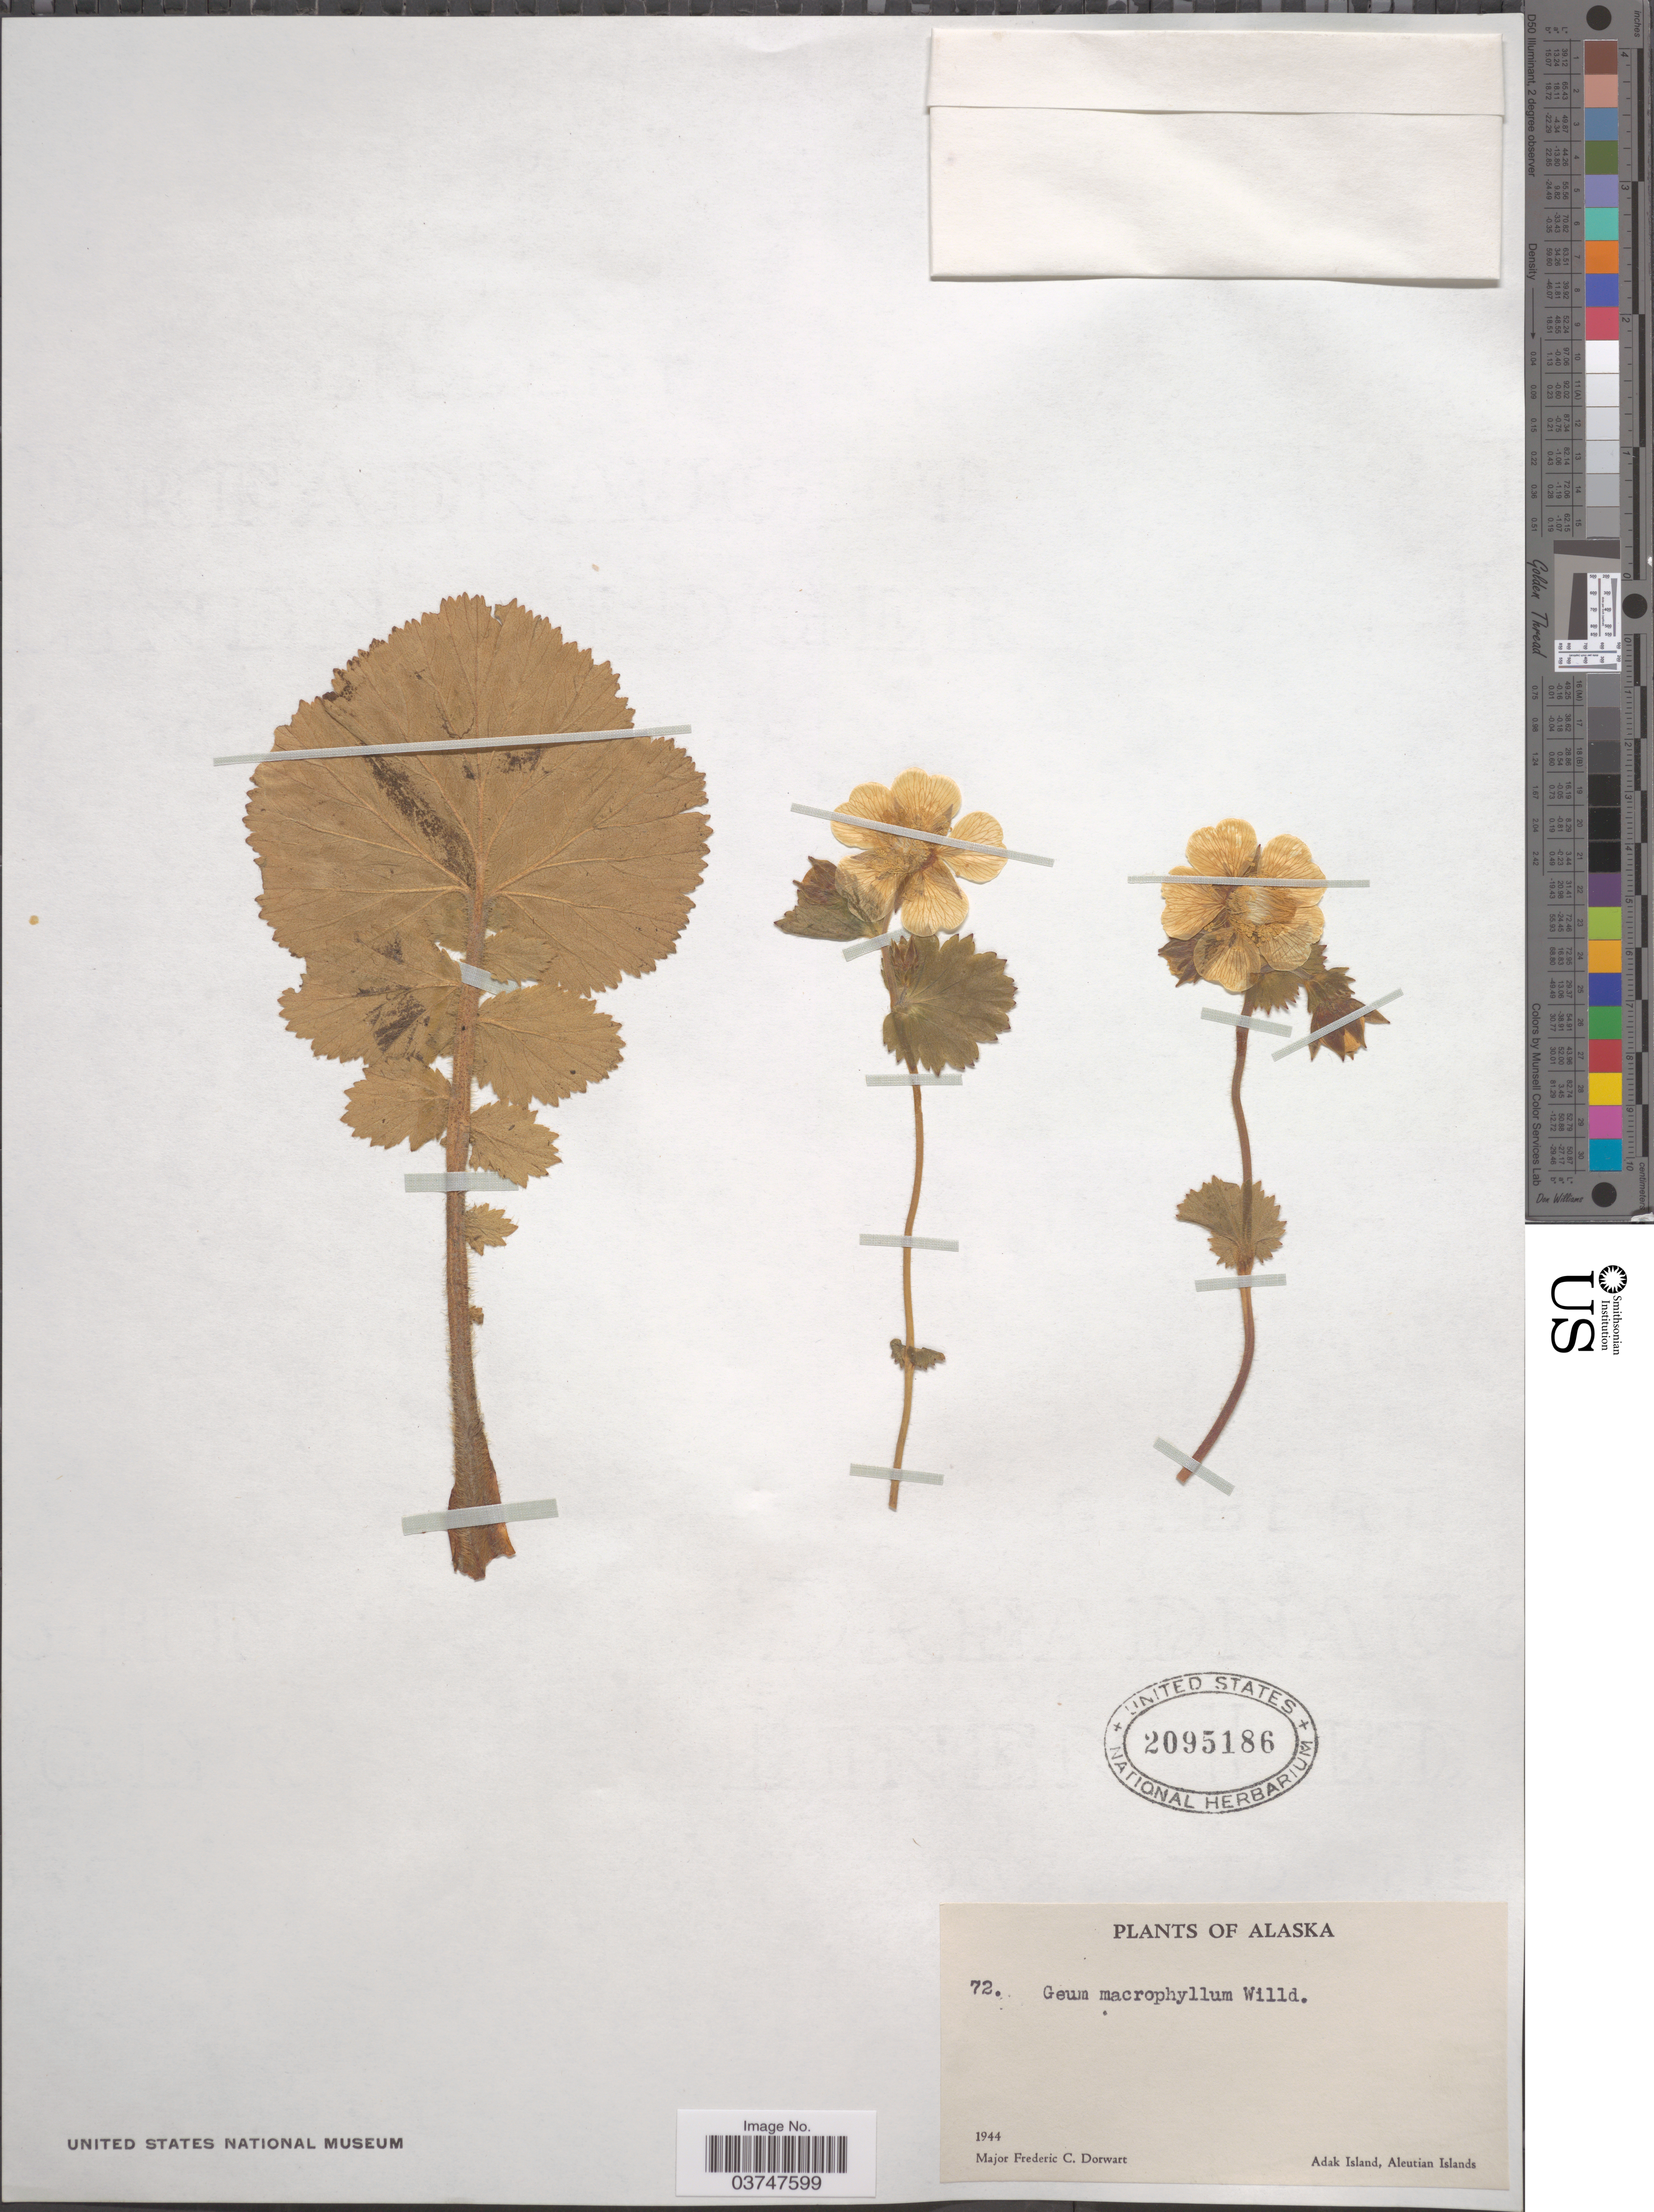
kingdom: Plantae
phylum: Tracheophyta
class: Magnoliopsida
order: Rosales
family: Rosaceae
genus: Geum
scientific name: Geum macrophyllum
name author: Willd.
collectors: F. Dorwart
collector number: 72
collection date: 1944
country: United States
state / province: Alaska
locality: Adak Island, Aleutian Islands.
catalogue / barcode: US 2095186